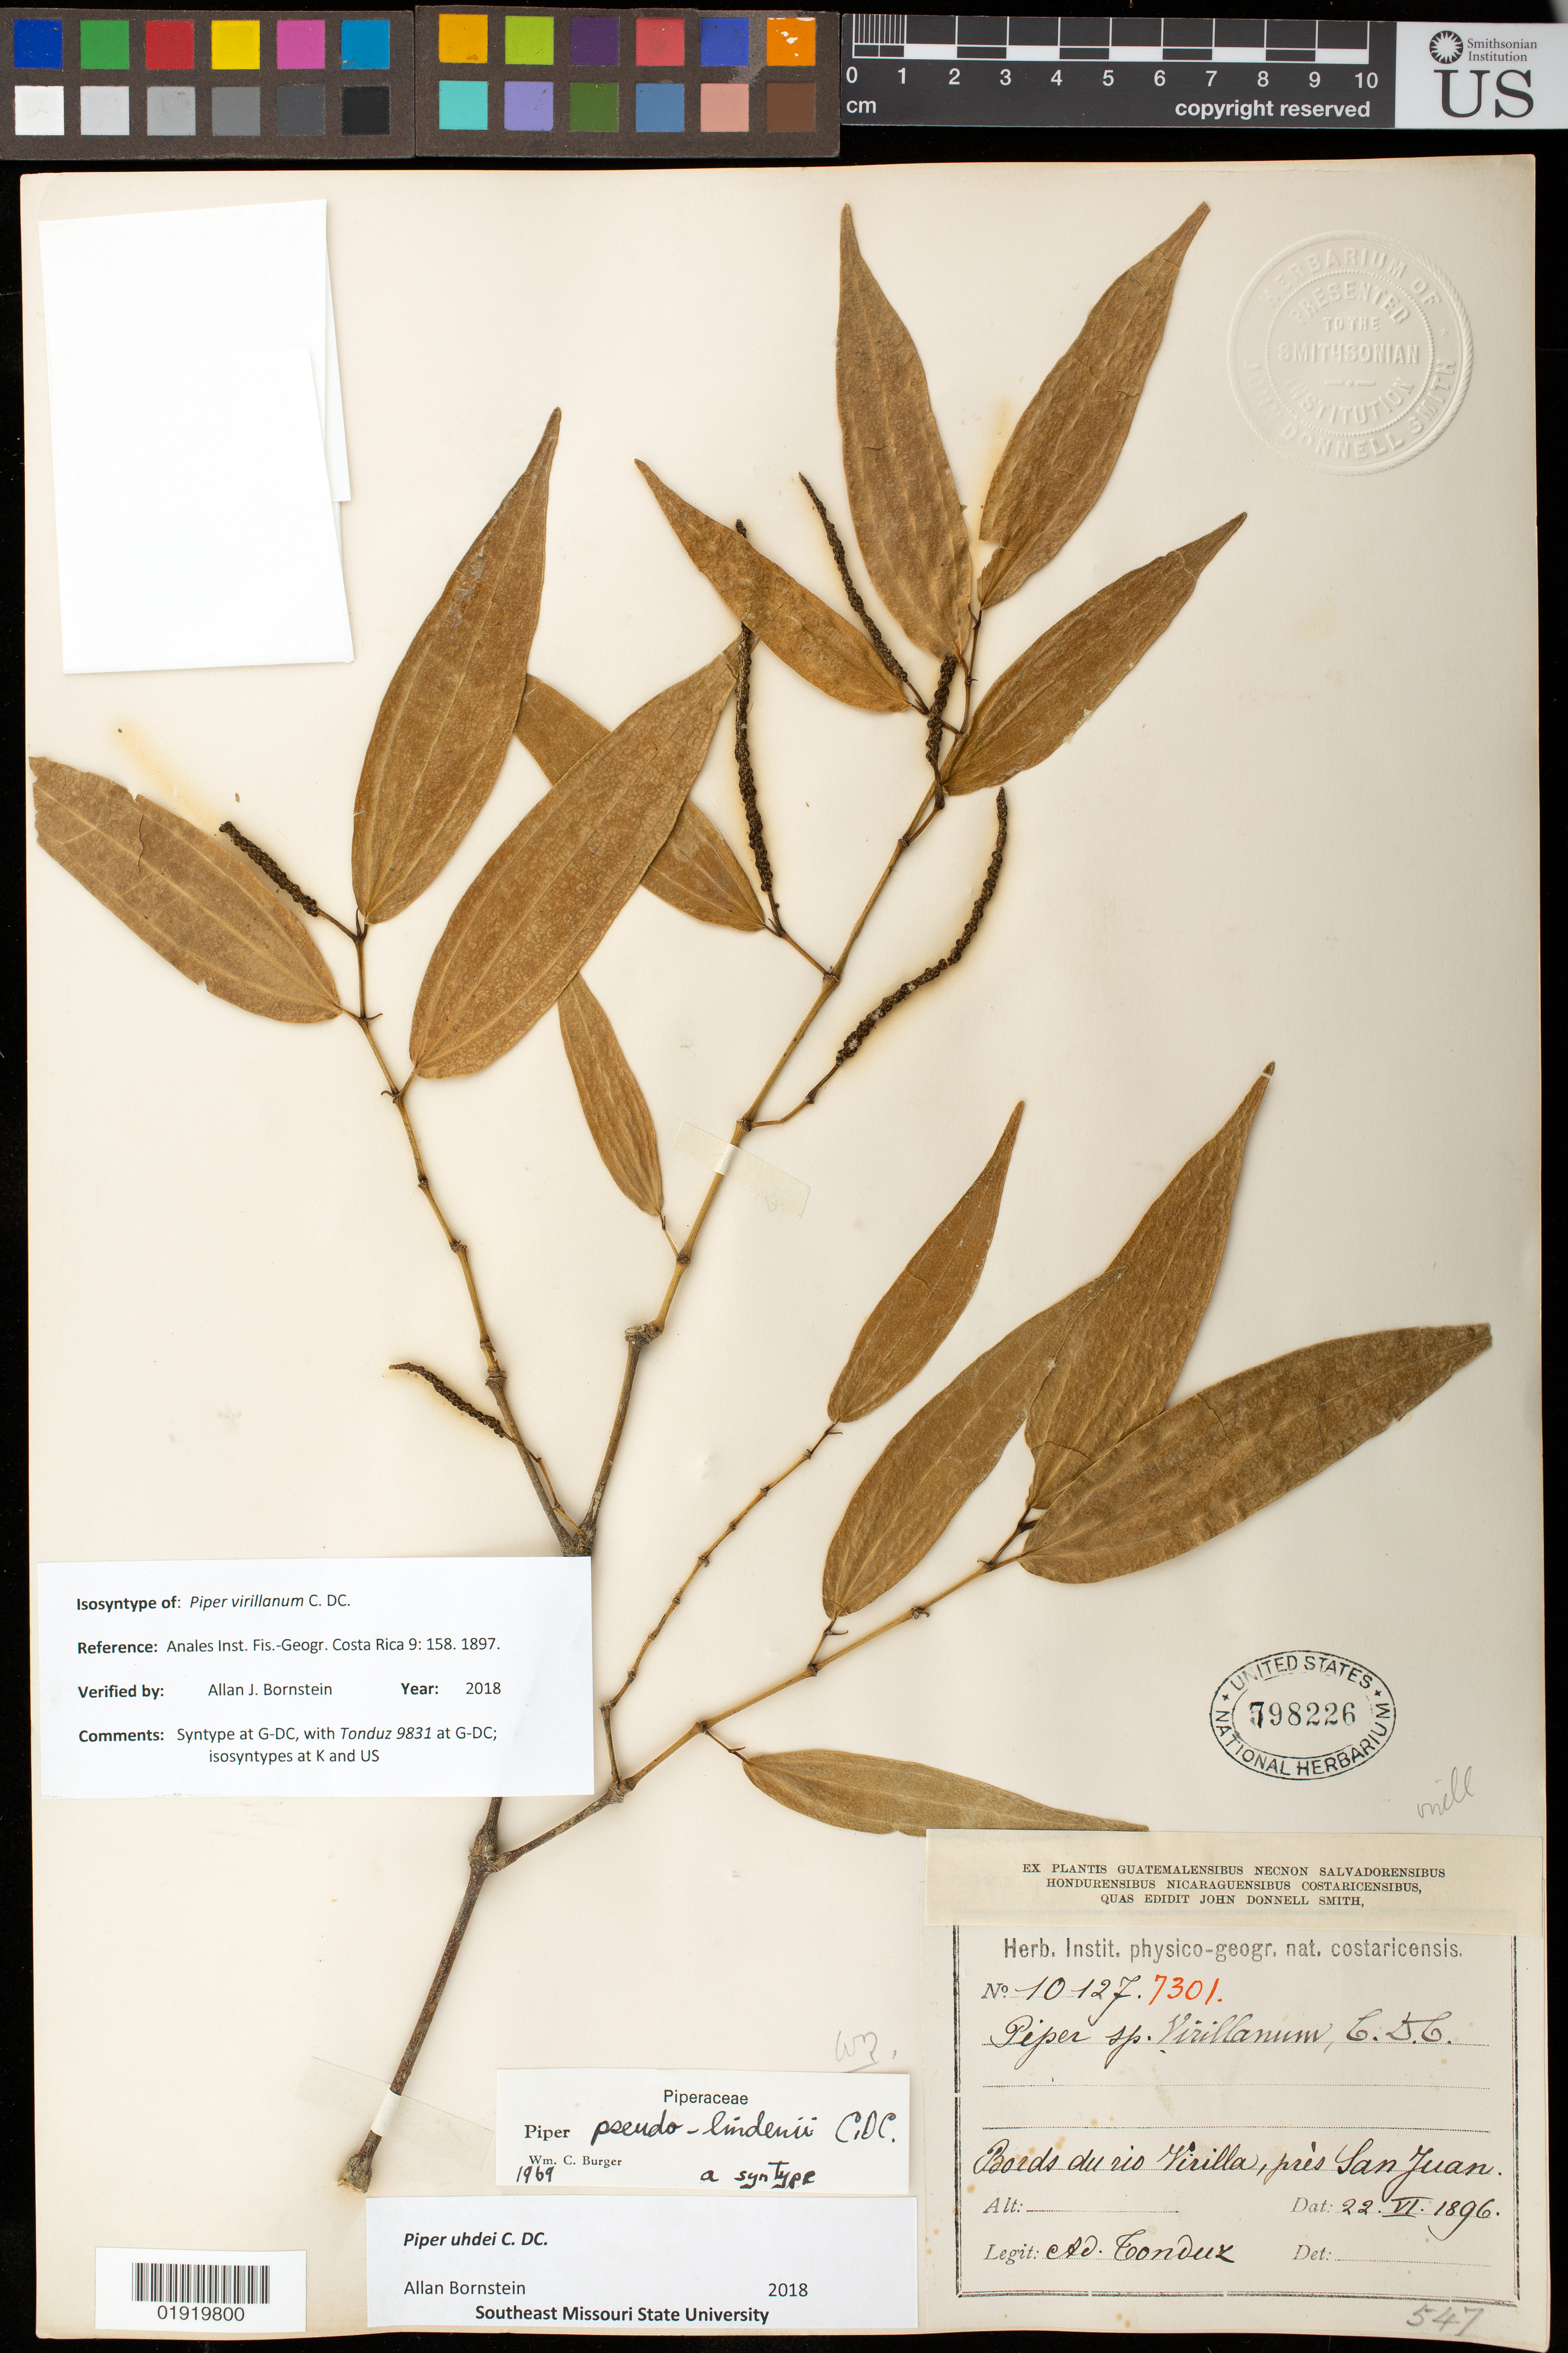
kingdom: Plantae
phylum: Tracheophyta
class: Magnoliopsida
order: Piperales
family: Piperaceae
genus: Piper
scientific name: Piper virillanum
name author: C. DC.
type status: Isosyntype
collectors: A. Tonduz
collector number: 10127 [Donn. Sm. 7301]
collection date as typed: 22 Jun 1896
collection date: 1896-06-22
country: Costa Rica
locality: Bords du rio Virilla, près San Juan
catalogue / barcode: US 798226